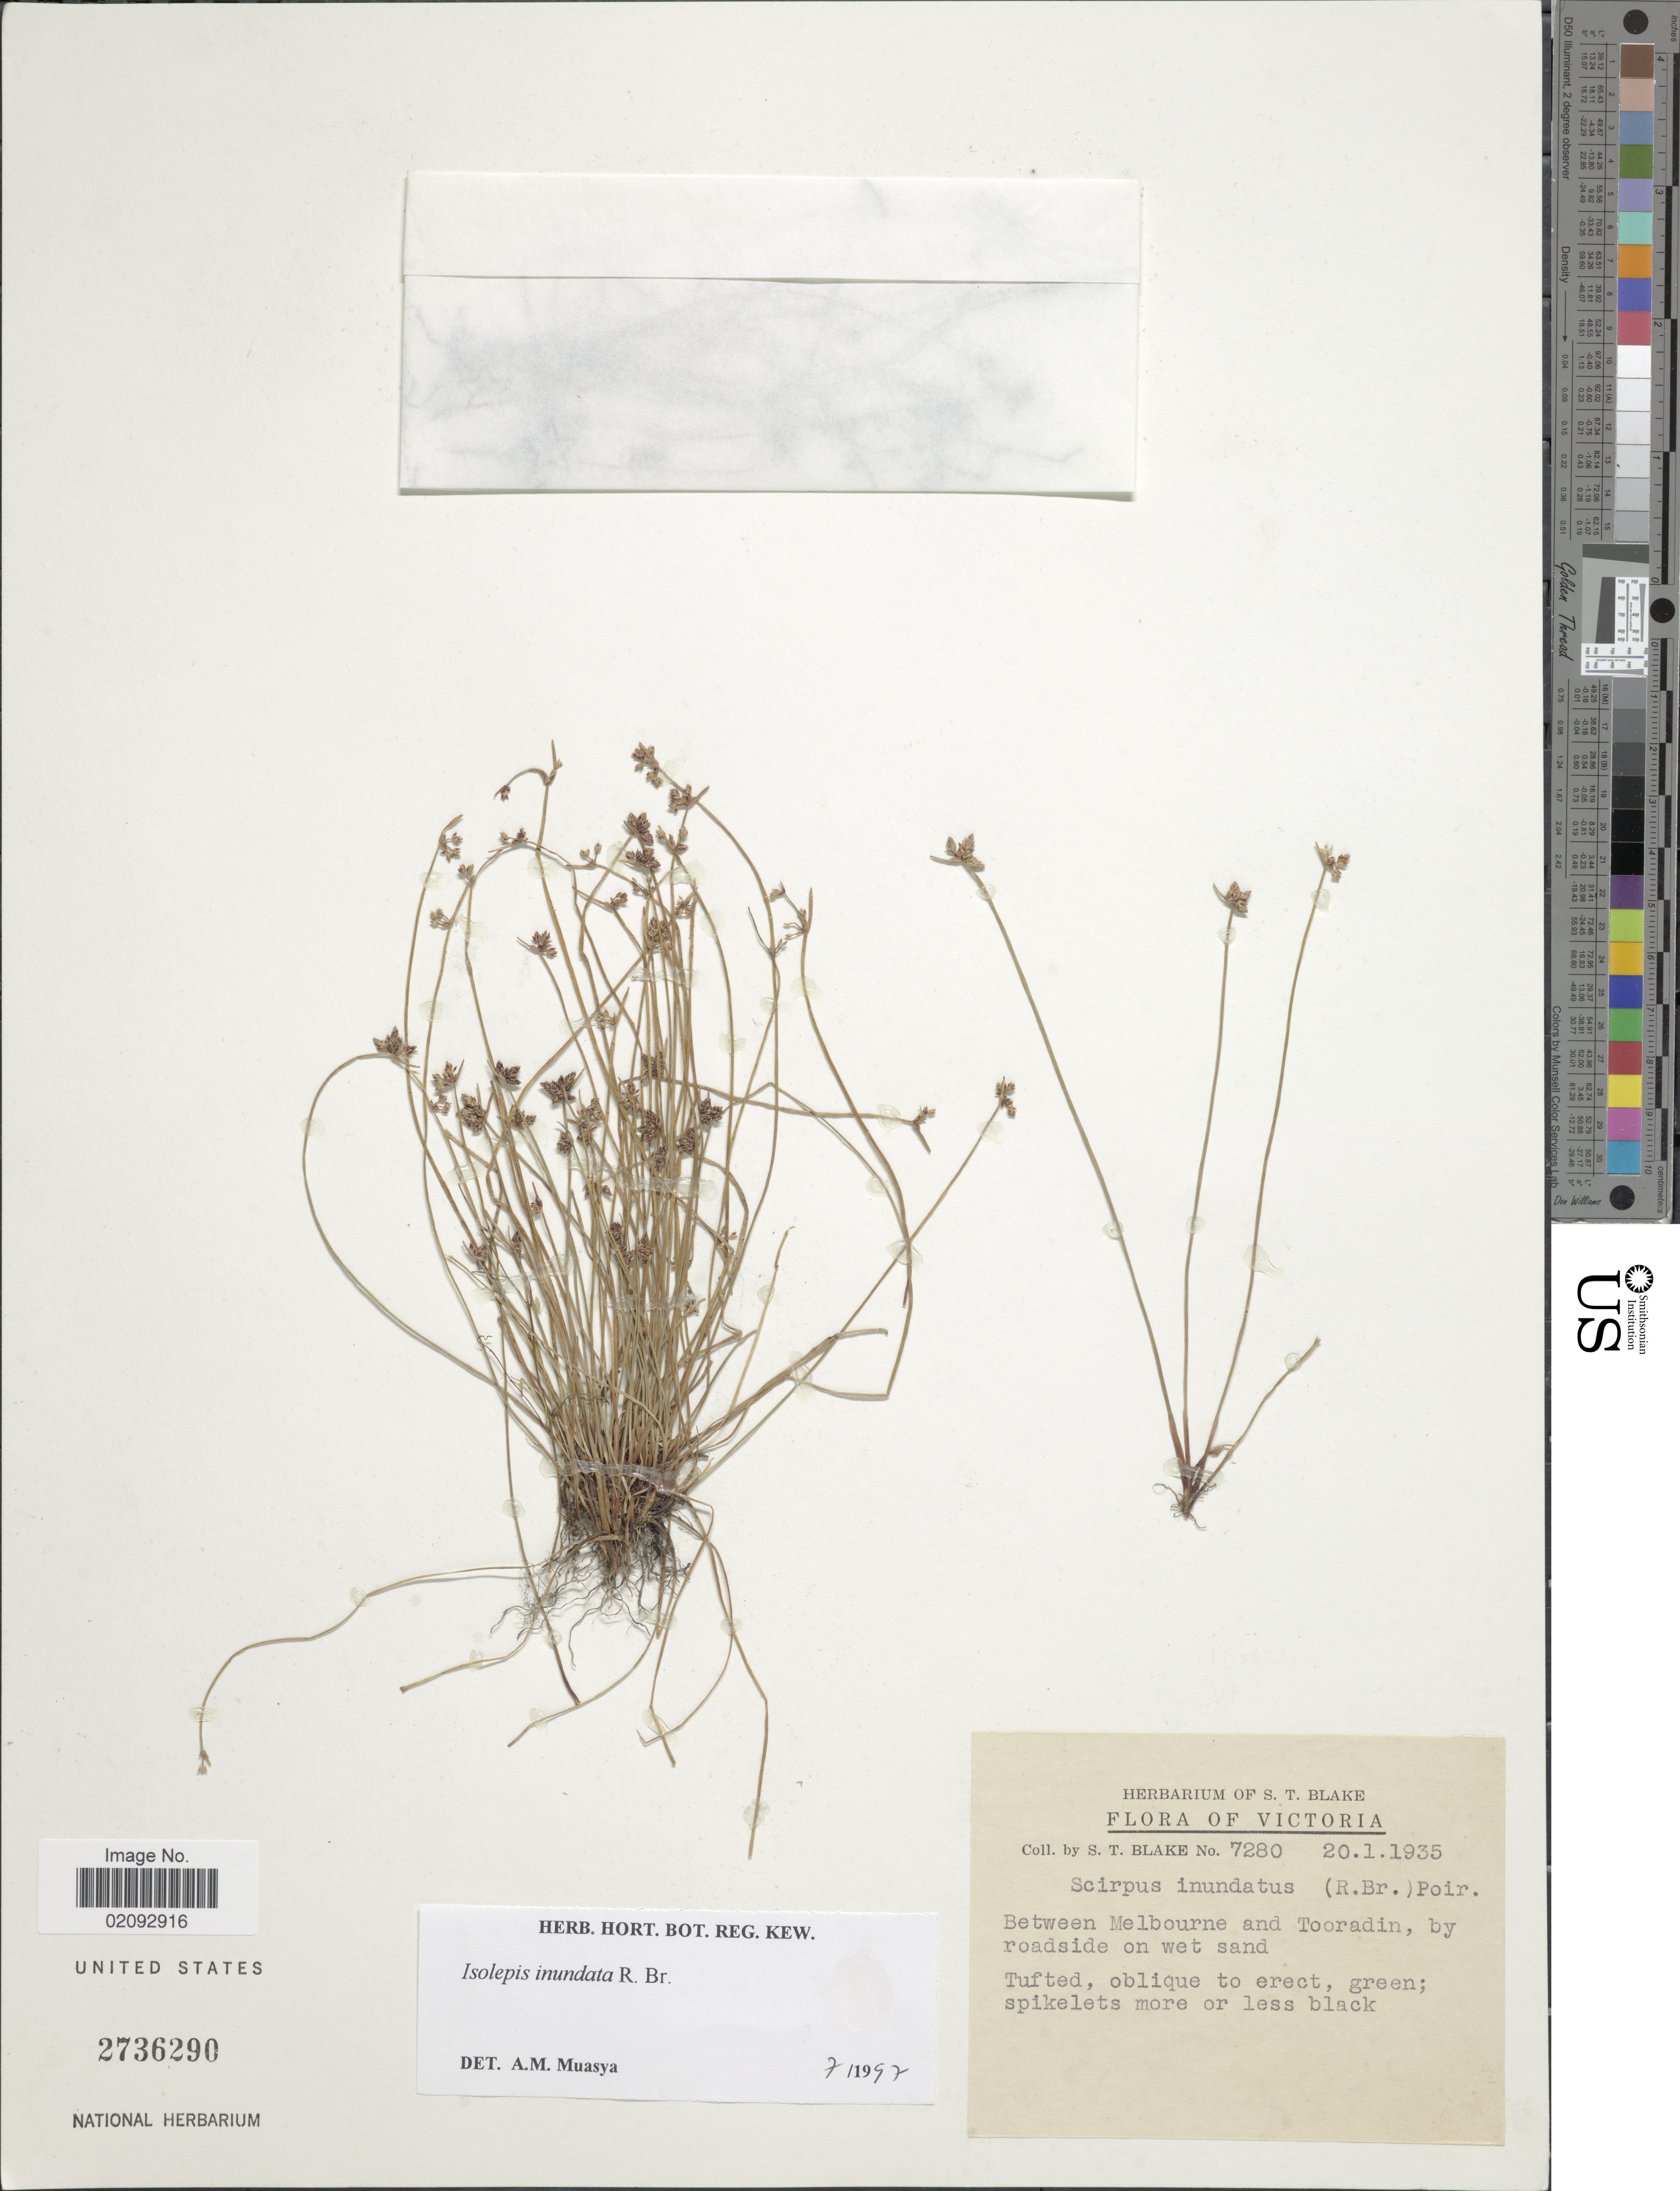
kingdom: Plantae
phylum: Tracheophyta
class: Liliopsida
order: Poales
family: Cyperaceae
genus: Isolepis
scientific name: Isolepis inundata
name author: R. Br.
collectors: S. T. Blake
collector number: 7280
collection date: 1935-01-20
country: Australia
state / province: Victoria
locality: Victoria, Between Melbourne and Tooradin, by roadside on wet sand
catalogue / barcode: US 2736290